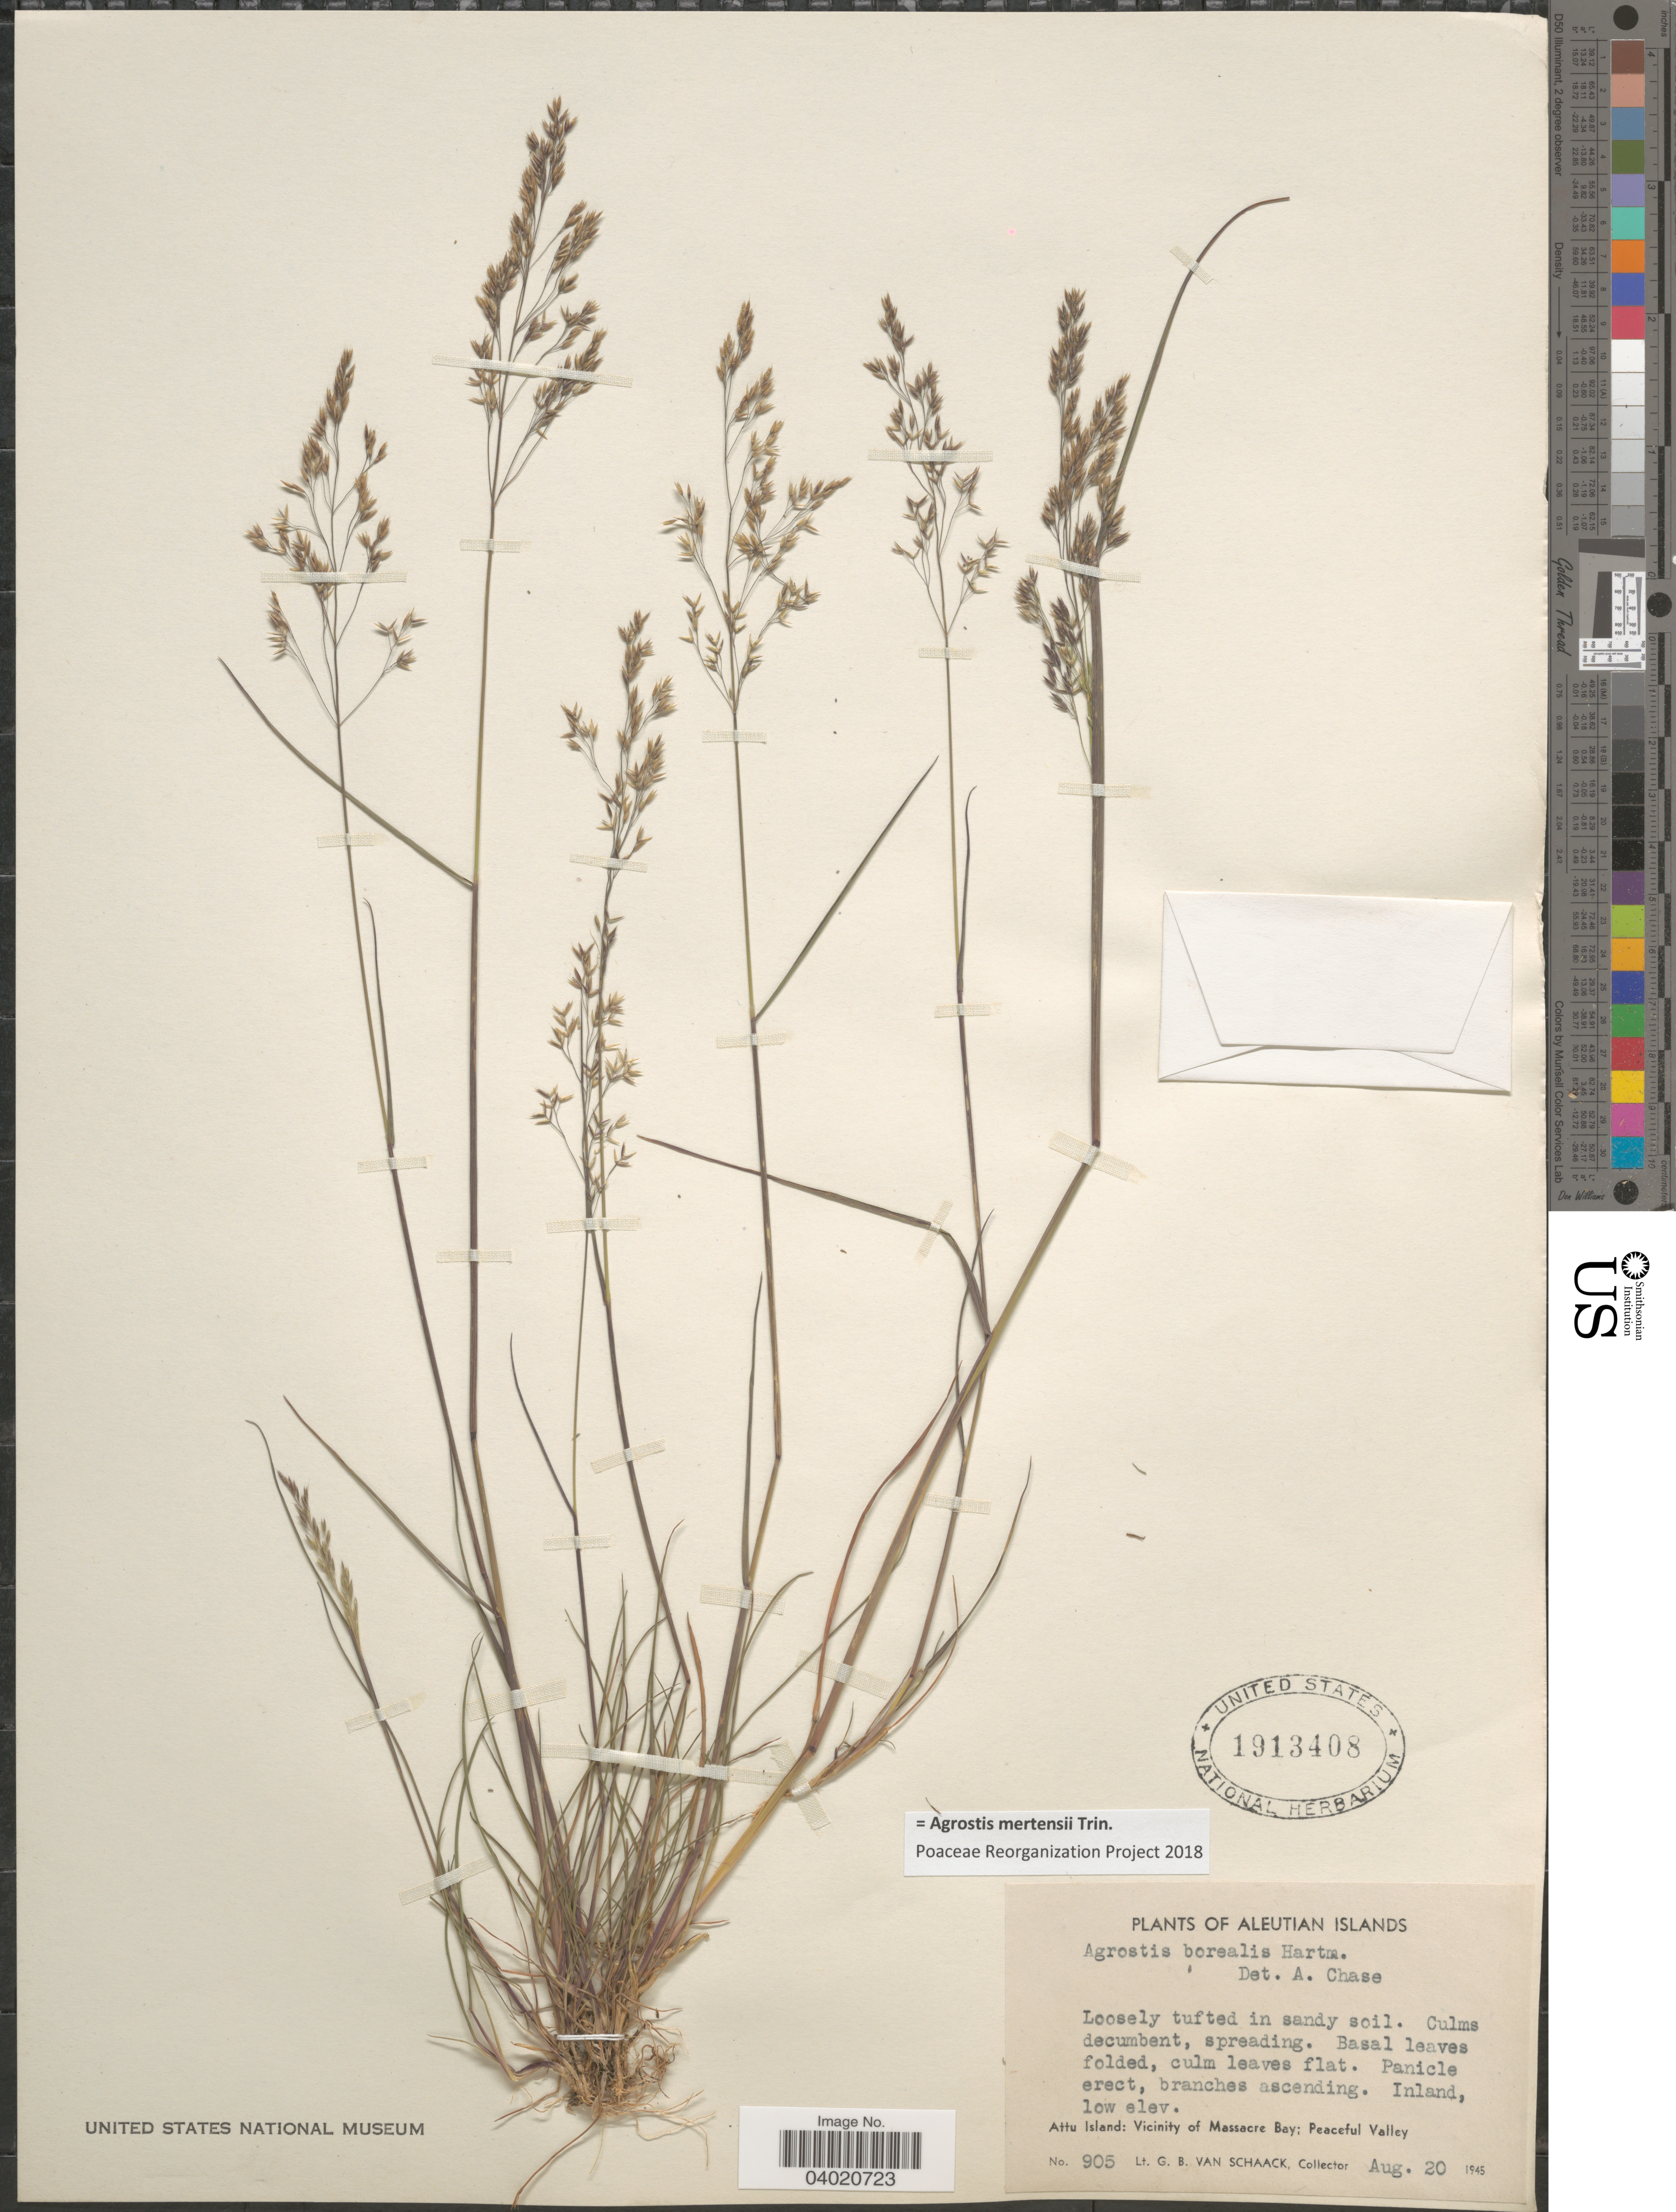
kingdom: Plantae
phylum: Tracheophyta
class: Liliopsida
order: Poales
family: Poaceae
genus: Agrostis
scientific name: Agrostis mertensii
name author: Trin.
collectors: G. Van Schaack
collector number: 905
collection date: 1945-08-20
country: United States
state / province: Alaska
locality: Aleutian Islands. Attu Island: Vicinity of Massacre Bay; Peaceful Valley.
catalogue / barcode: US 1913408